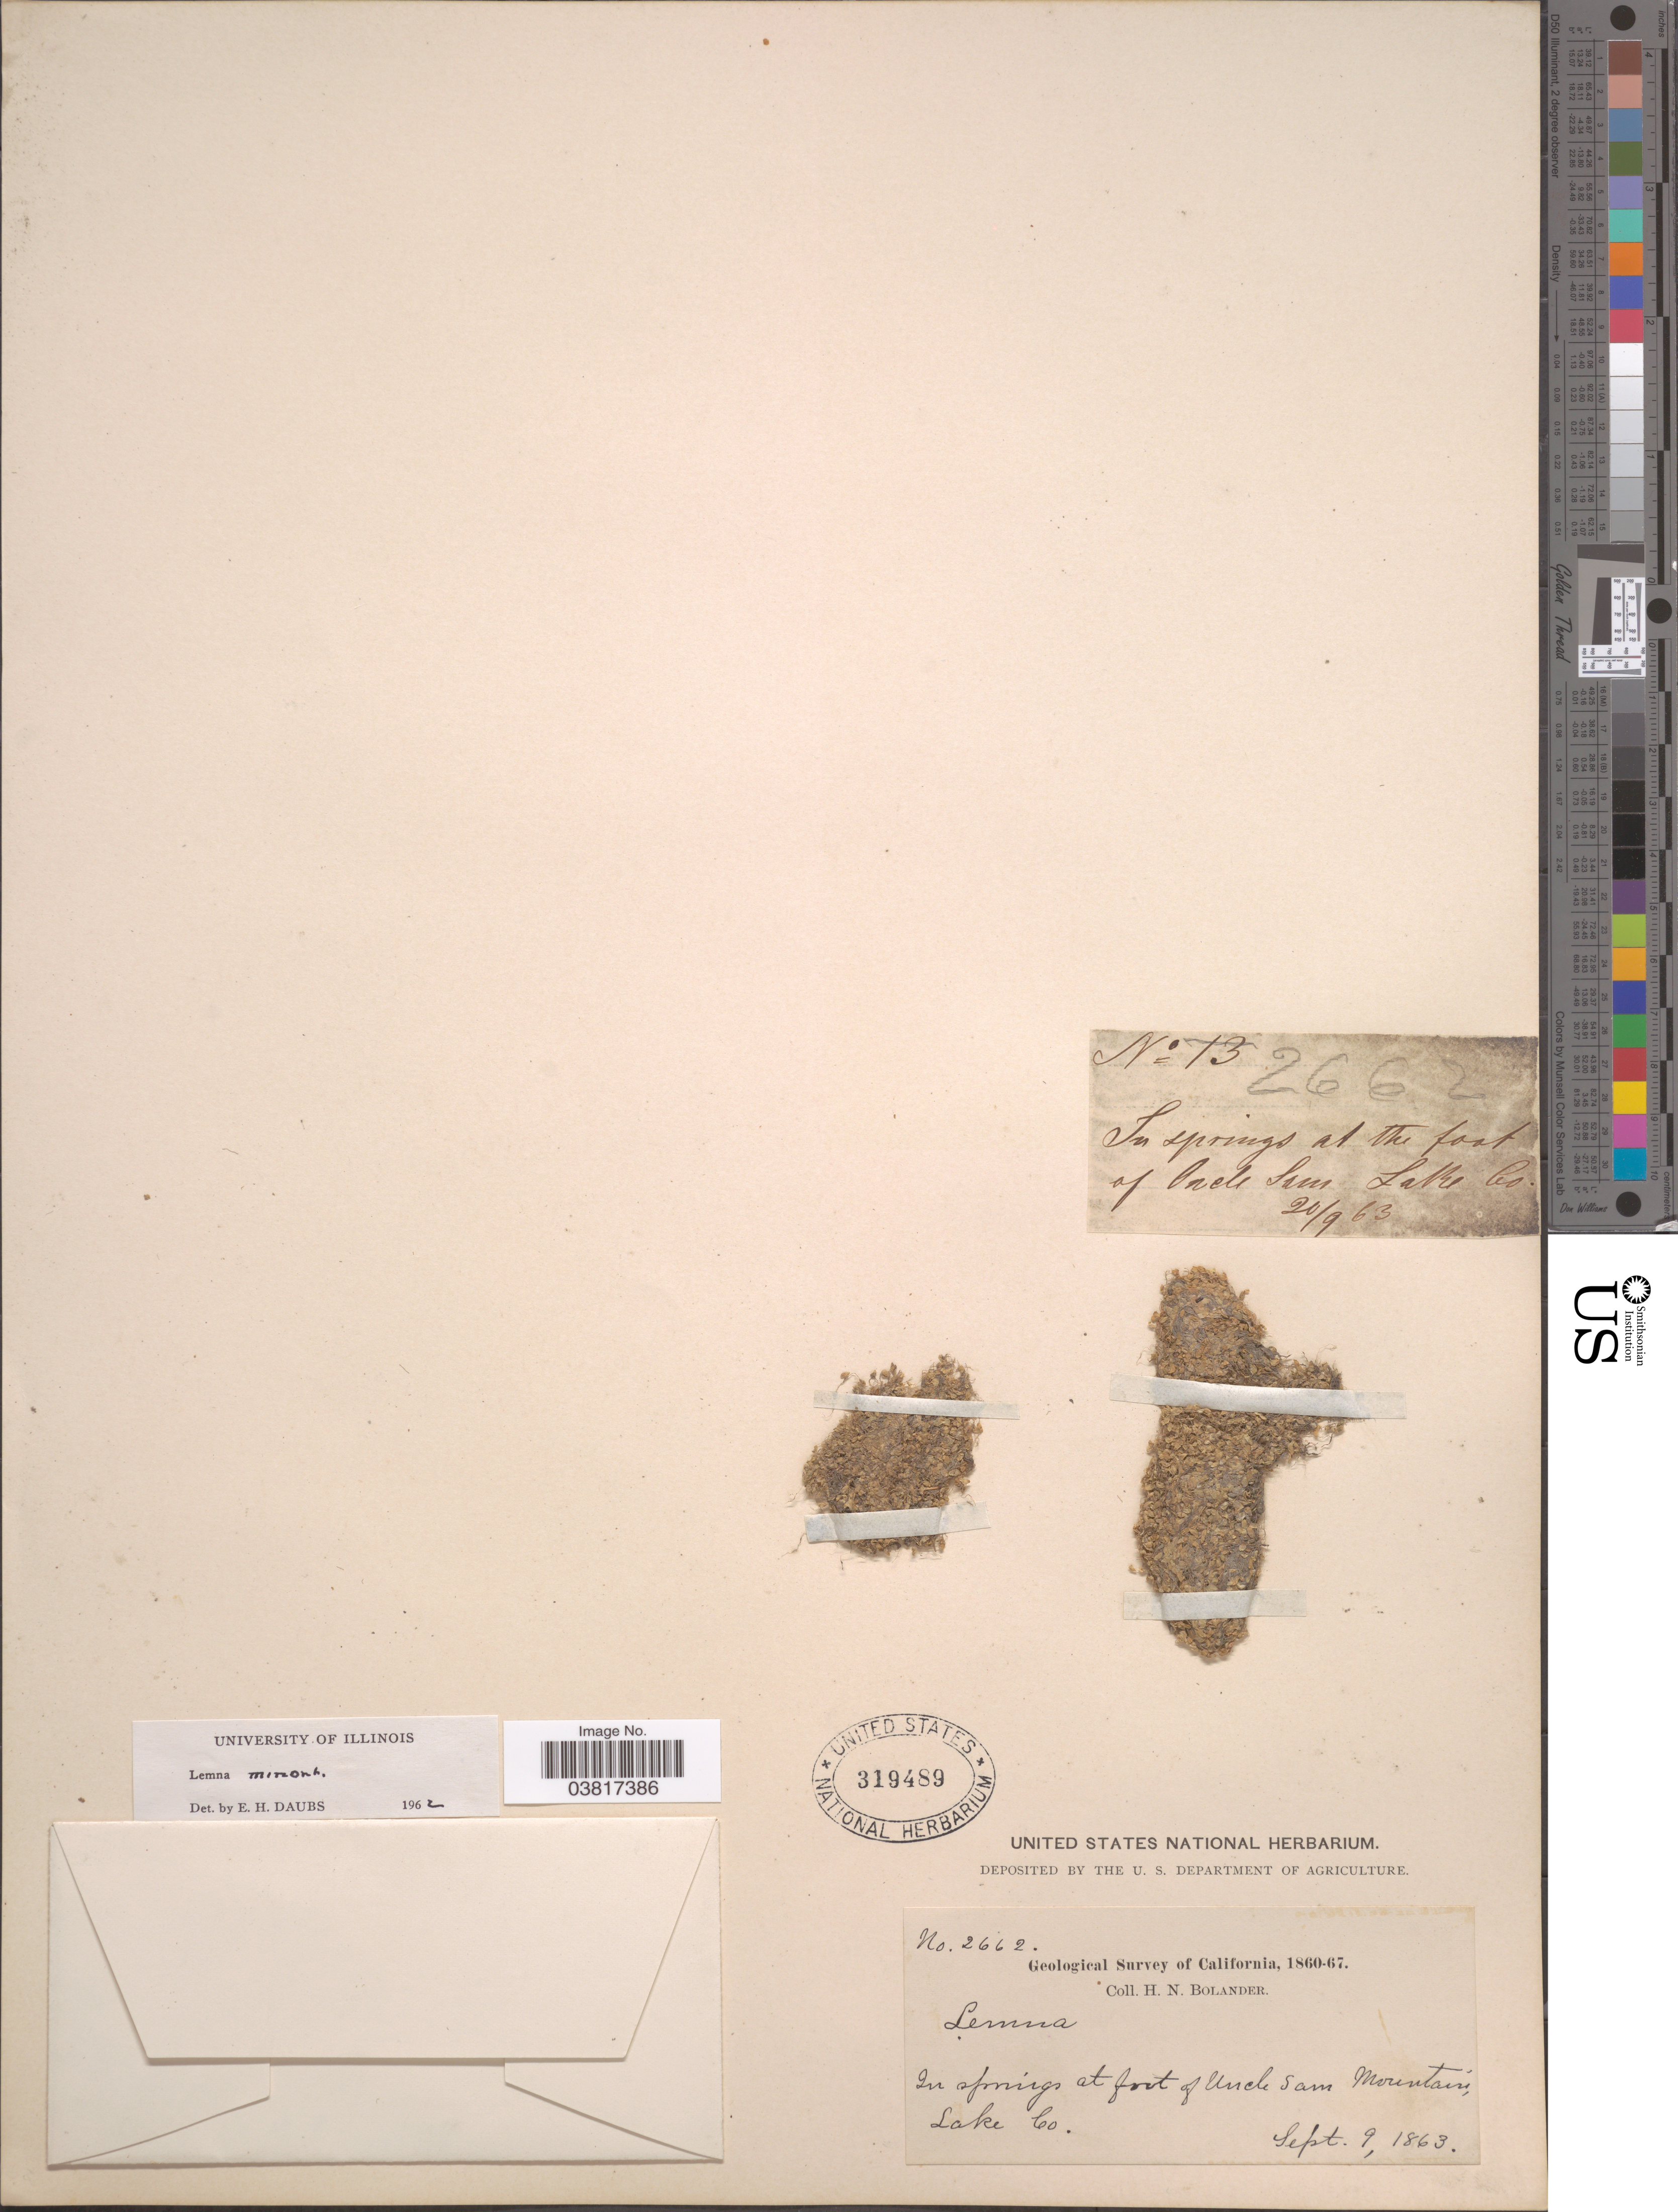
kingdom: Plantae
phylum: Tracheophyta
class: Liliopsida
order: Alismatales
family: Araceae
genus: Lemna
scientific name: Lemna minor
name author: L.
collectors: H. Bolander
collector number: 2662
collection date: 1863-09-09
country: United States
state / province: California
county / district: Lake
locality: In springs at foot of Uncle Sam Mountain, Lake Co.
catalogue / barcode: US 319489